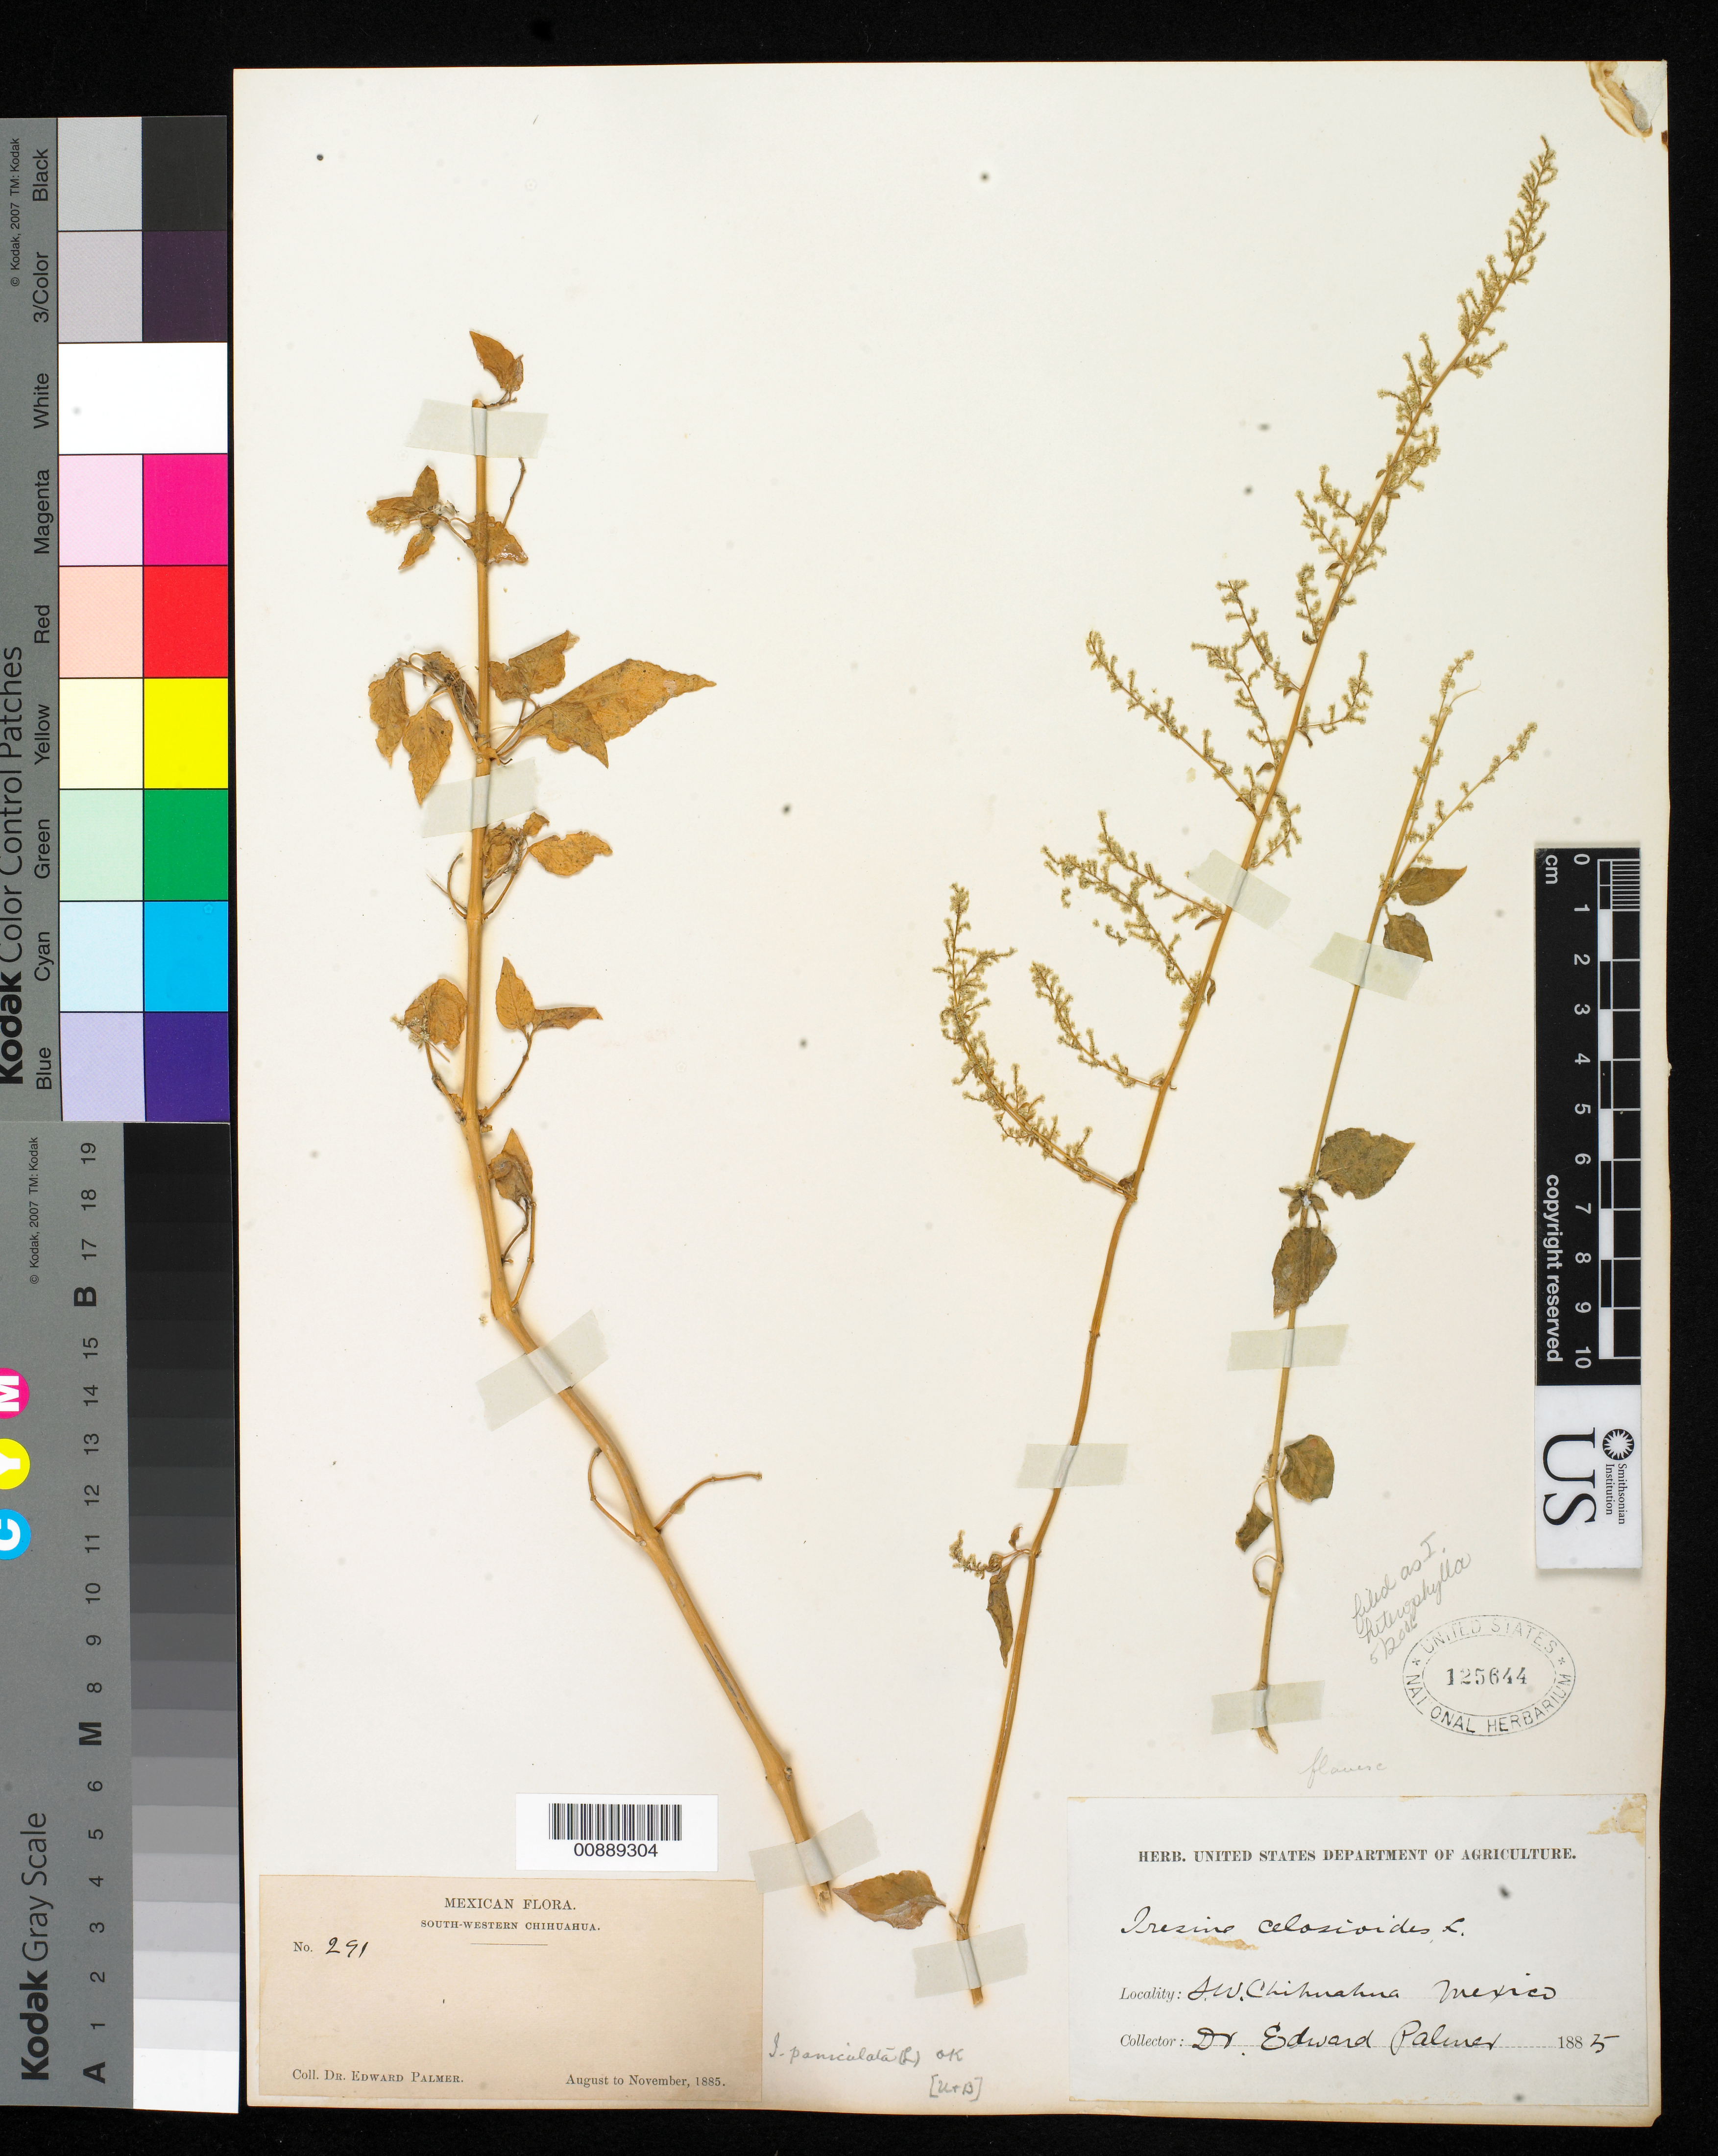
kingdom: Plantae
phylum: Tracheophyta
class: Magnoliopsida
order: Caryophyllales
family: Amaranthaceae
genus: Iresine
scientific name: Iresine heterophylla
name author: Standl.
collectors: E. Palmer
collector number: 291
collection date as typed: Aug 1885 to -- Nov 1885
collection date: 1885-08/1885-11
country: Mexico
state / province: Chihuahua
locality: South-Western Chihuahua.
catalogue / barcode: US 125644